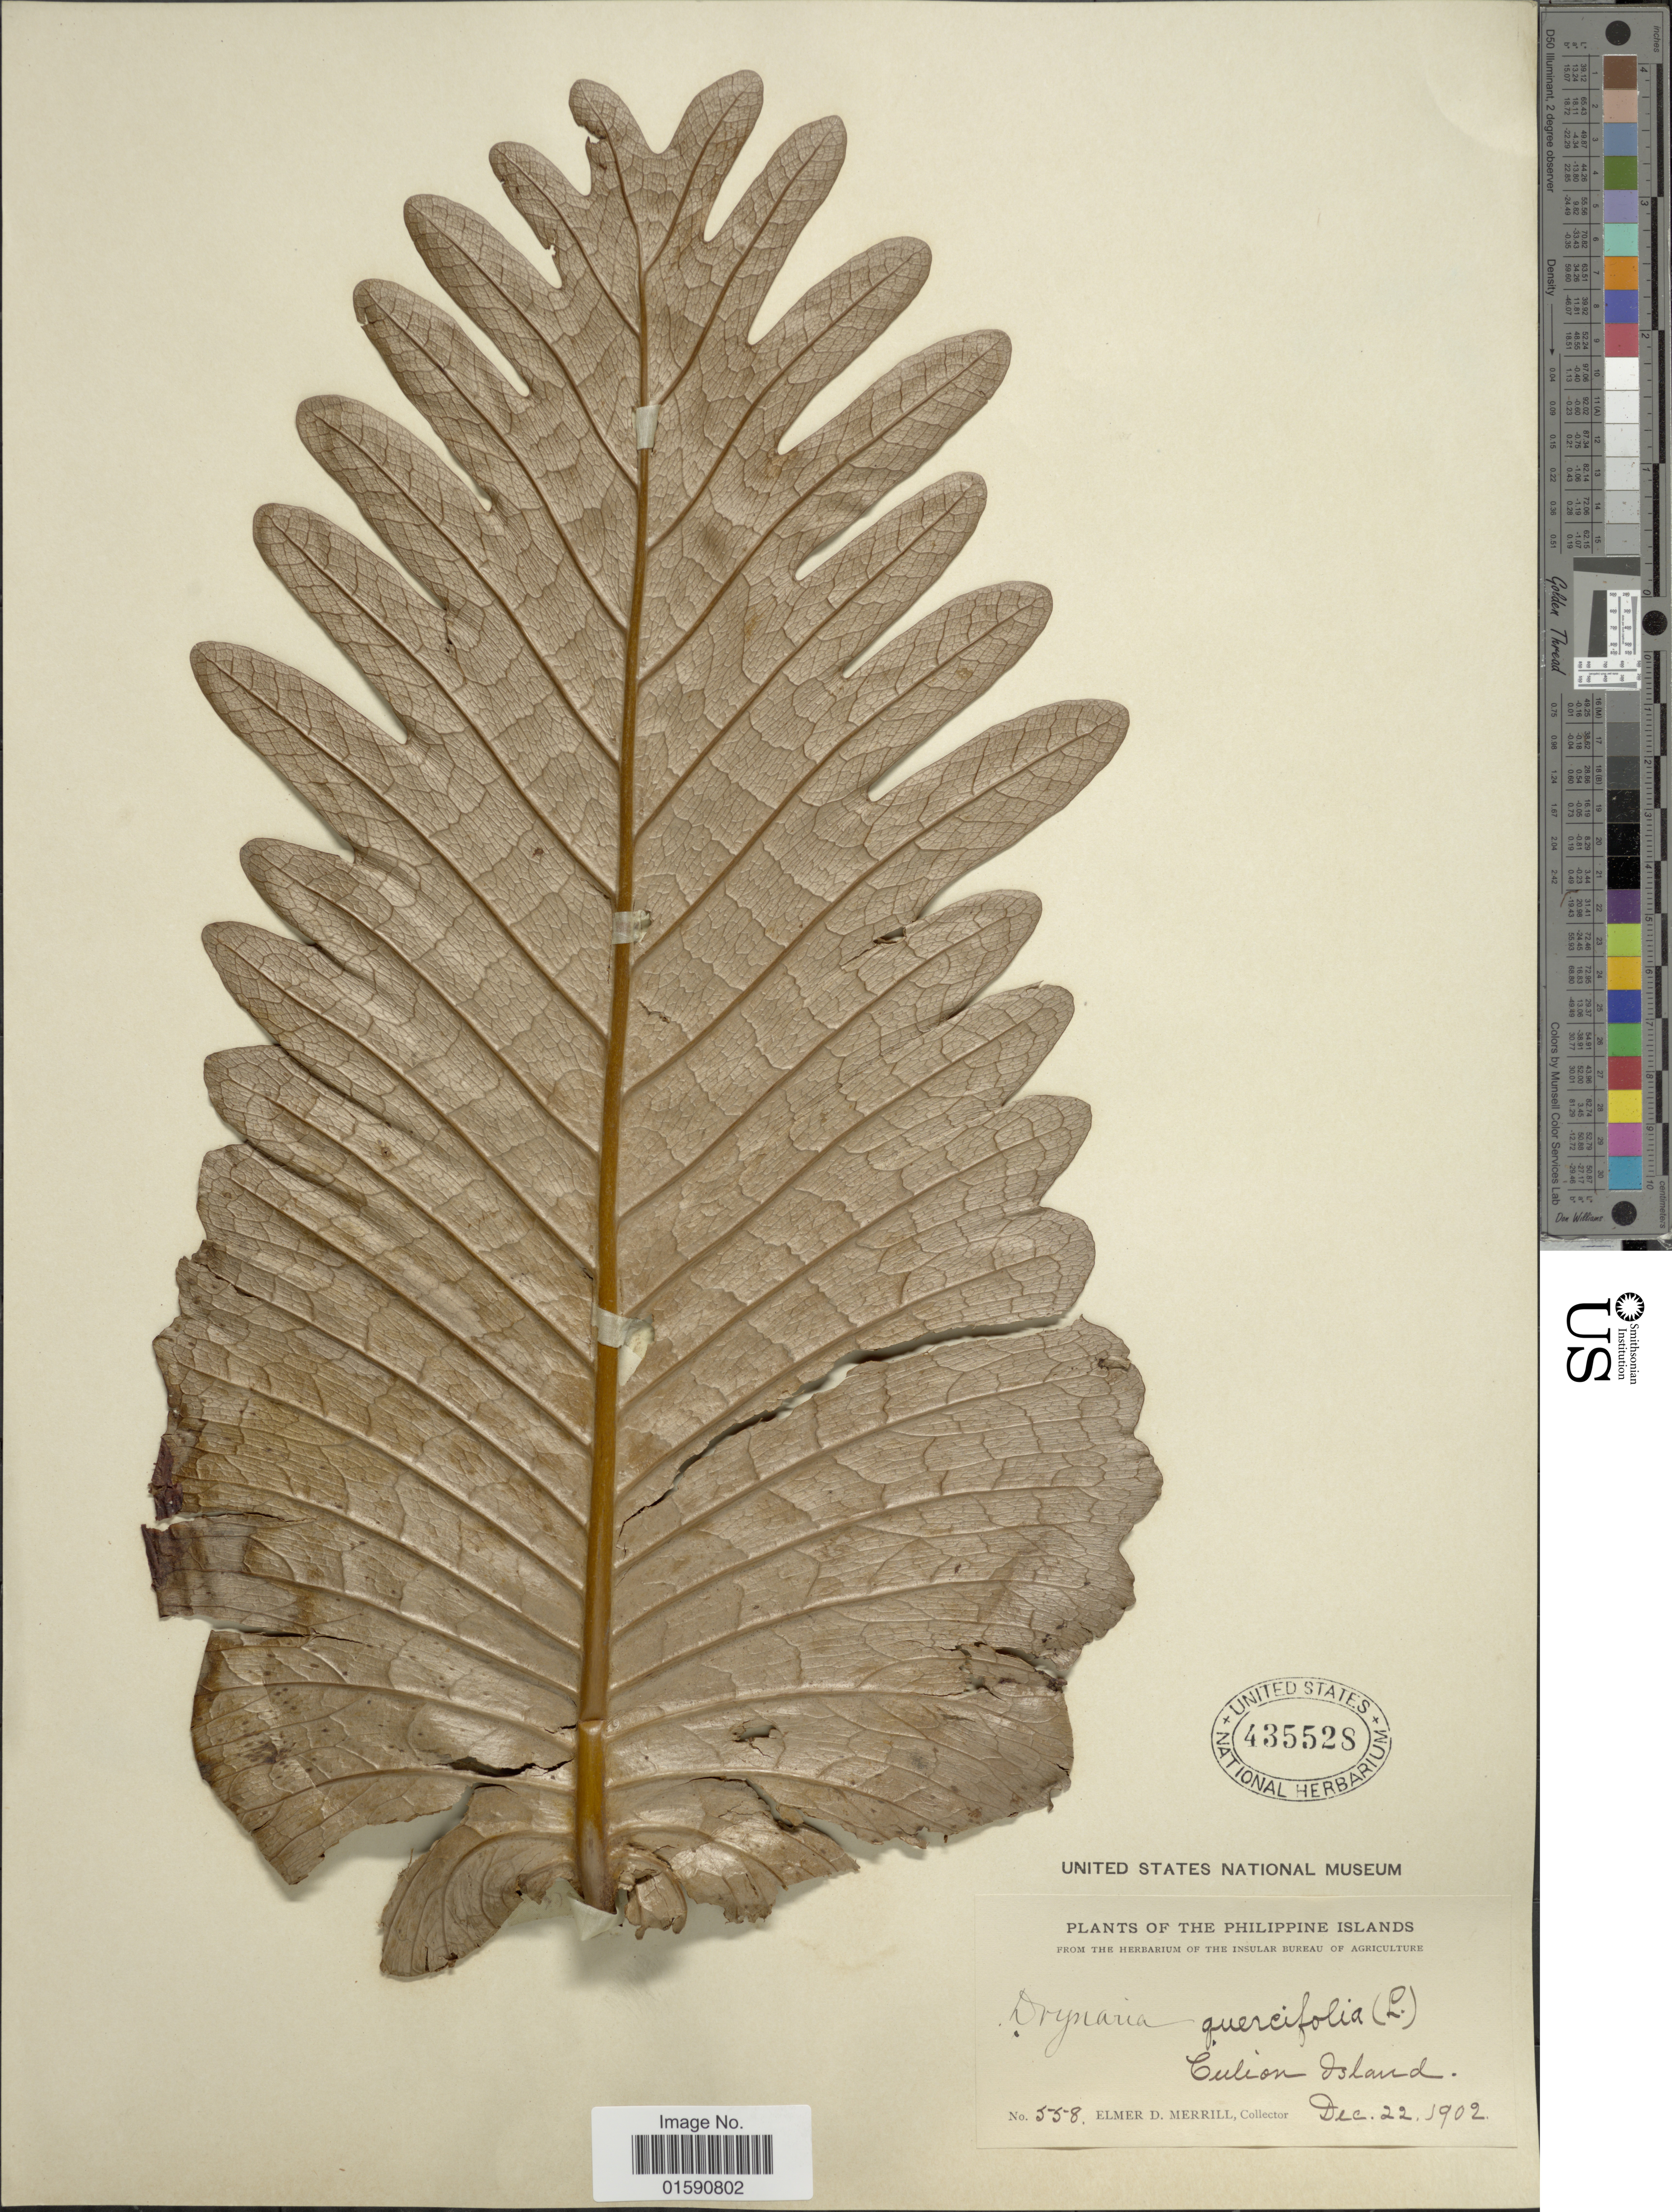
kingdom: Plantae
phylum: Tracheophyta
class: Polypodiopsida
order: Polypodiales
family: Polypodiaceae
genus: Drynaria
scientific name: Drynaria quercifolia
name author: (L.) J. Sm.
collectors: E. D. Merrill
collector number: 558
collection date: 1902-12-22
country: Philippines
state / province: Mimaropa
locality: Culion Island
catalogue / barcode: US 435528